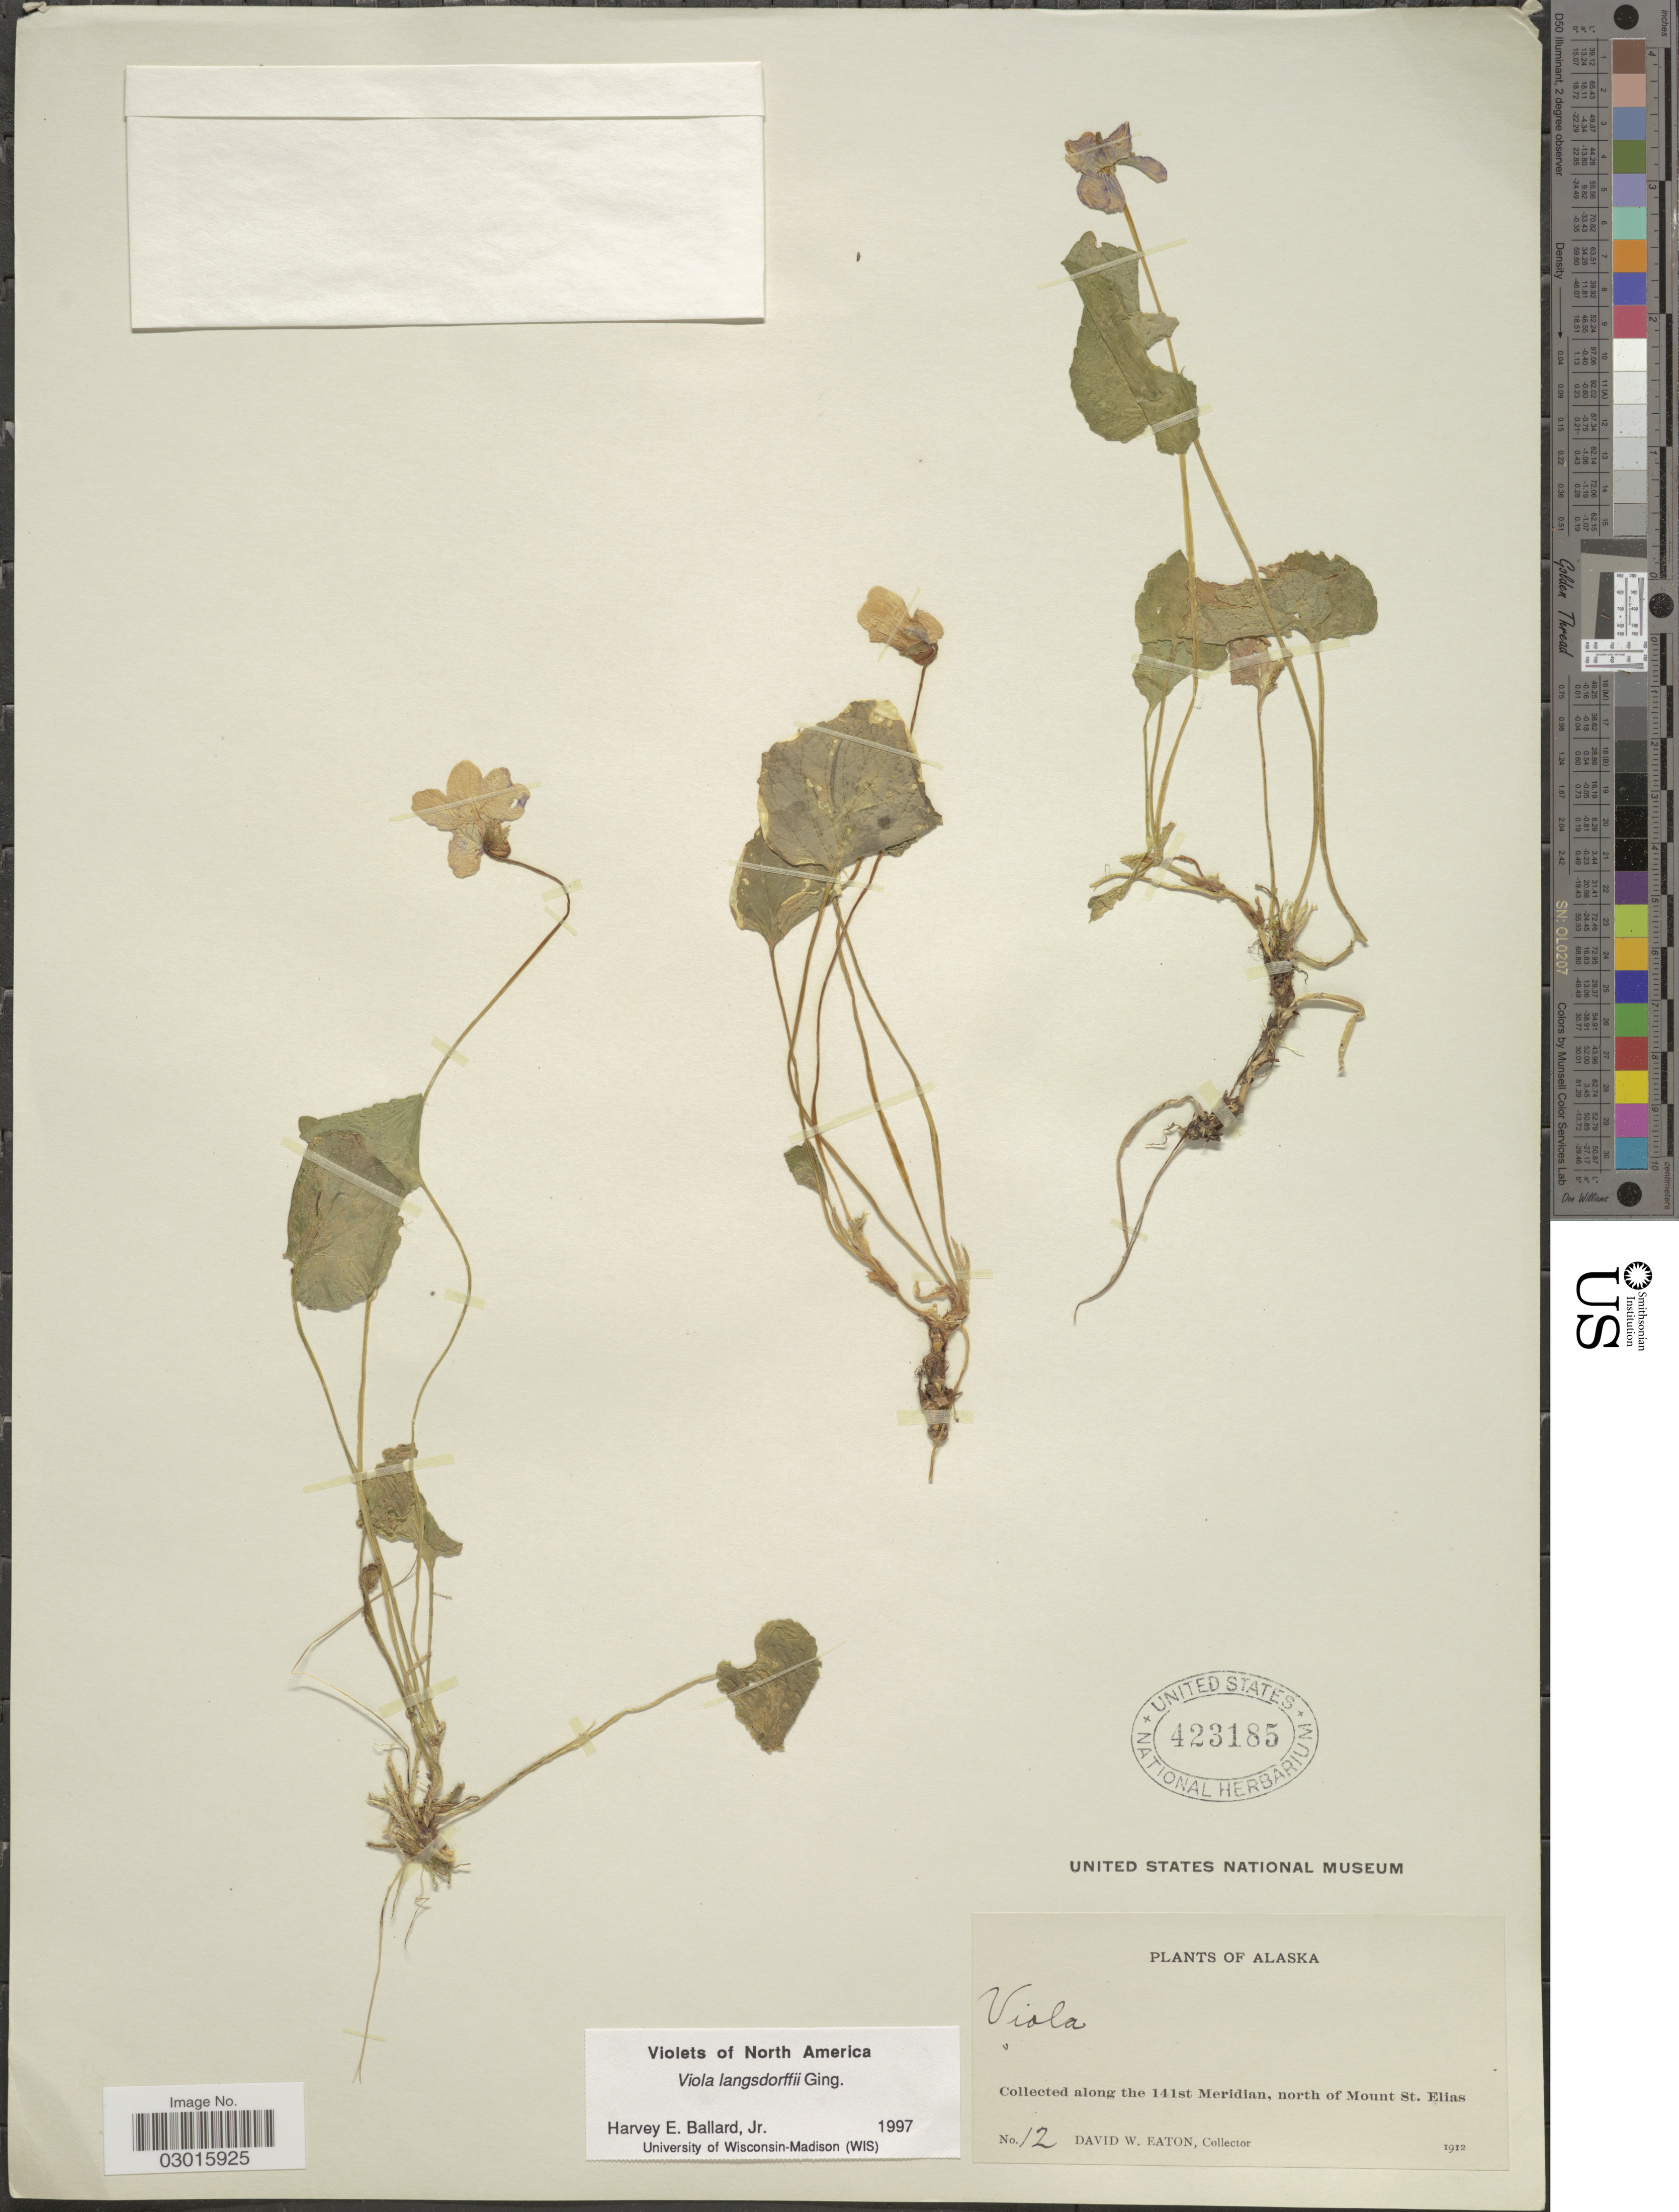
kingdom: Plantae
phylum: Tracheophyta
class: Magnoliopsida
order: Malpighiales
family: Violaceae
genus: Viola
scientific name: Viola langsdorffii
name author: Fisch. ex Ging.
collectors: D. Eaton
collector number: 12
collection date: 1912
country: United States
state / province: Alaska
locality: Along the 141st Meridian, north of Mount St. Elias.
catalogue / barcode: US 421385